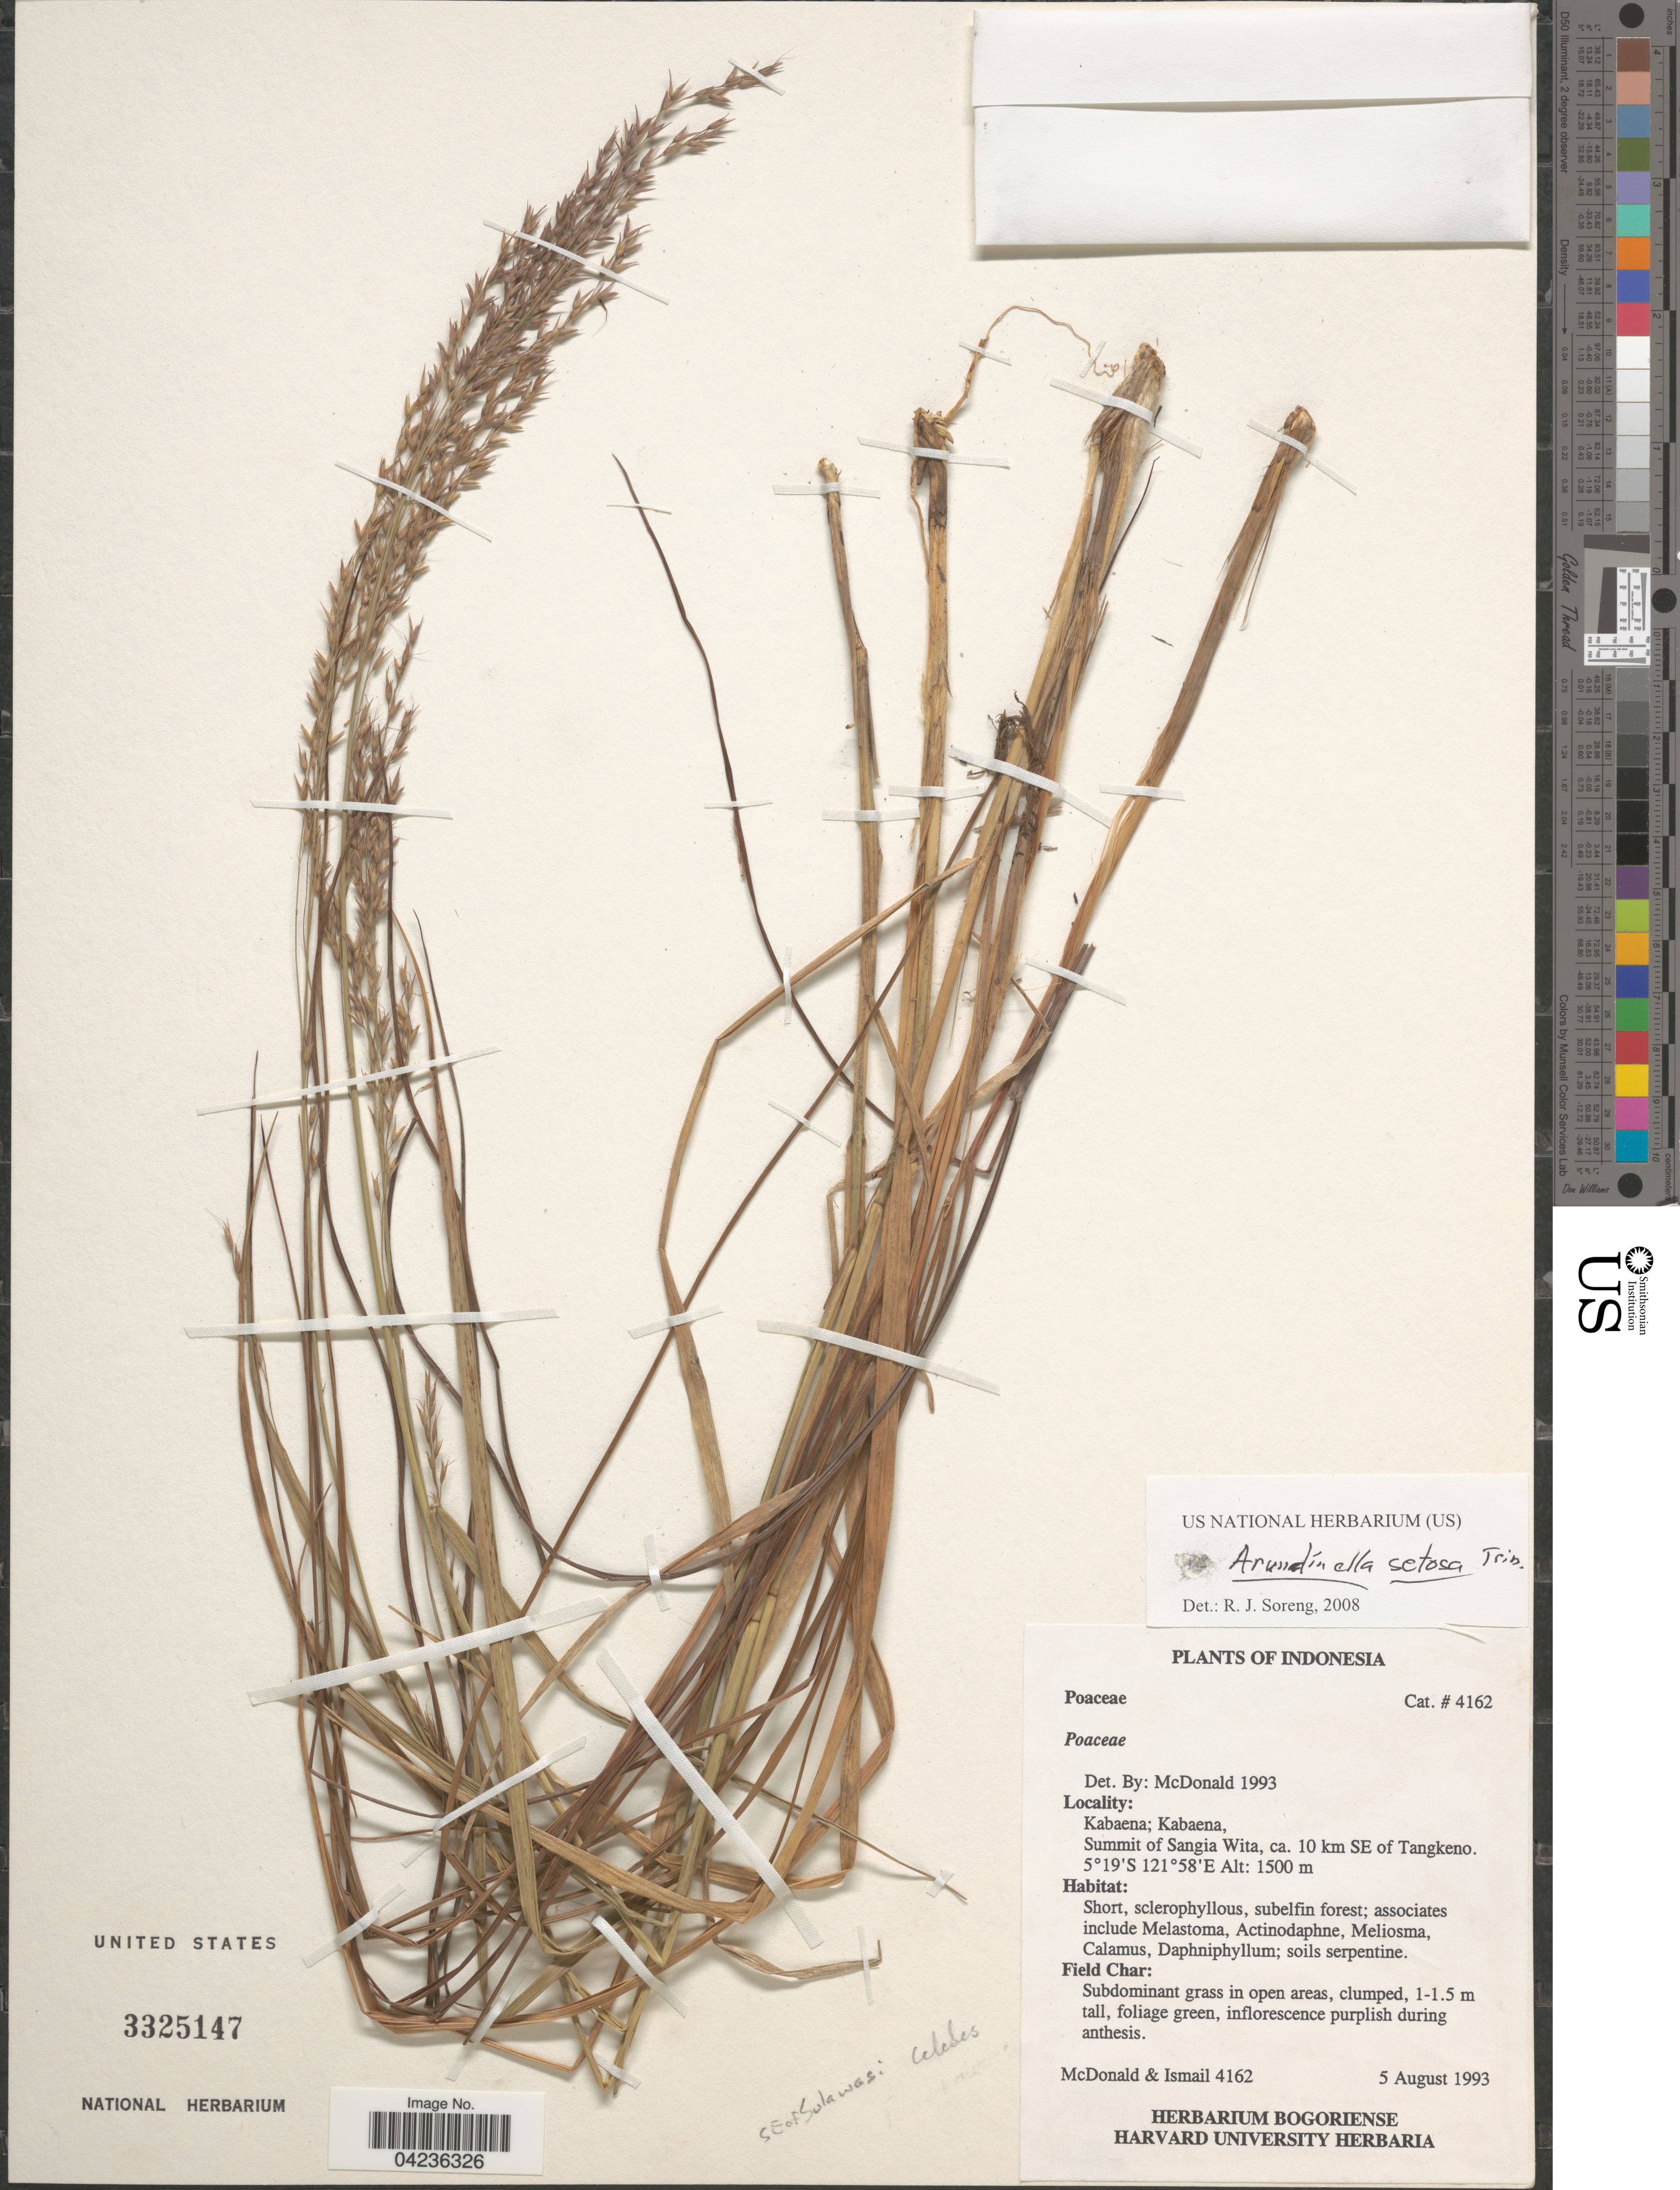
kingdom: Plantae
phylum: Tracheophyta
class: Liliopsida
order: Poales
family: Poaceae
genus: Arundinella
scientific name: Arundinella setosa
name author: Trin.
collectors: -. McDonald & Ismail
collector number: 4162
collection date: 1993-08-05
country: Indonesia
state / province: Sulawesi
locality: Kabaena; Kabaena, Summit of Sangia Wita, ca. 10 km SE of Tangkeno. SE of Sulawasi Celebes.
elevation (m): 1500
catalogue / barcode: US 3325147